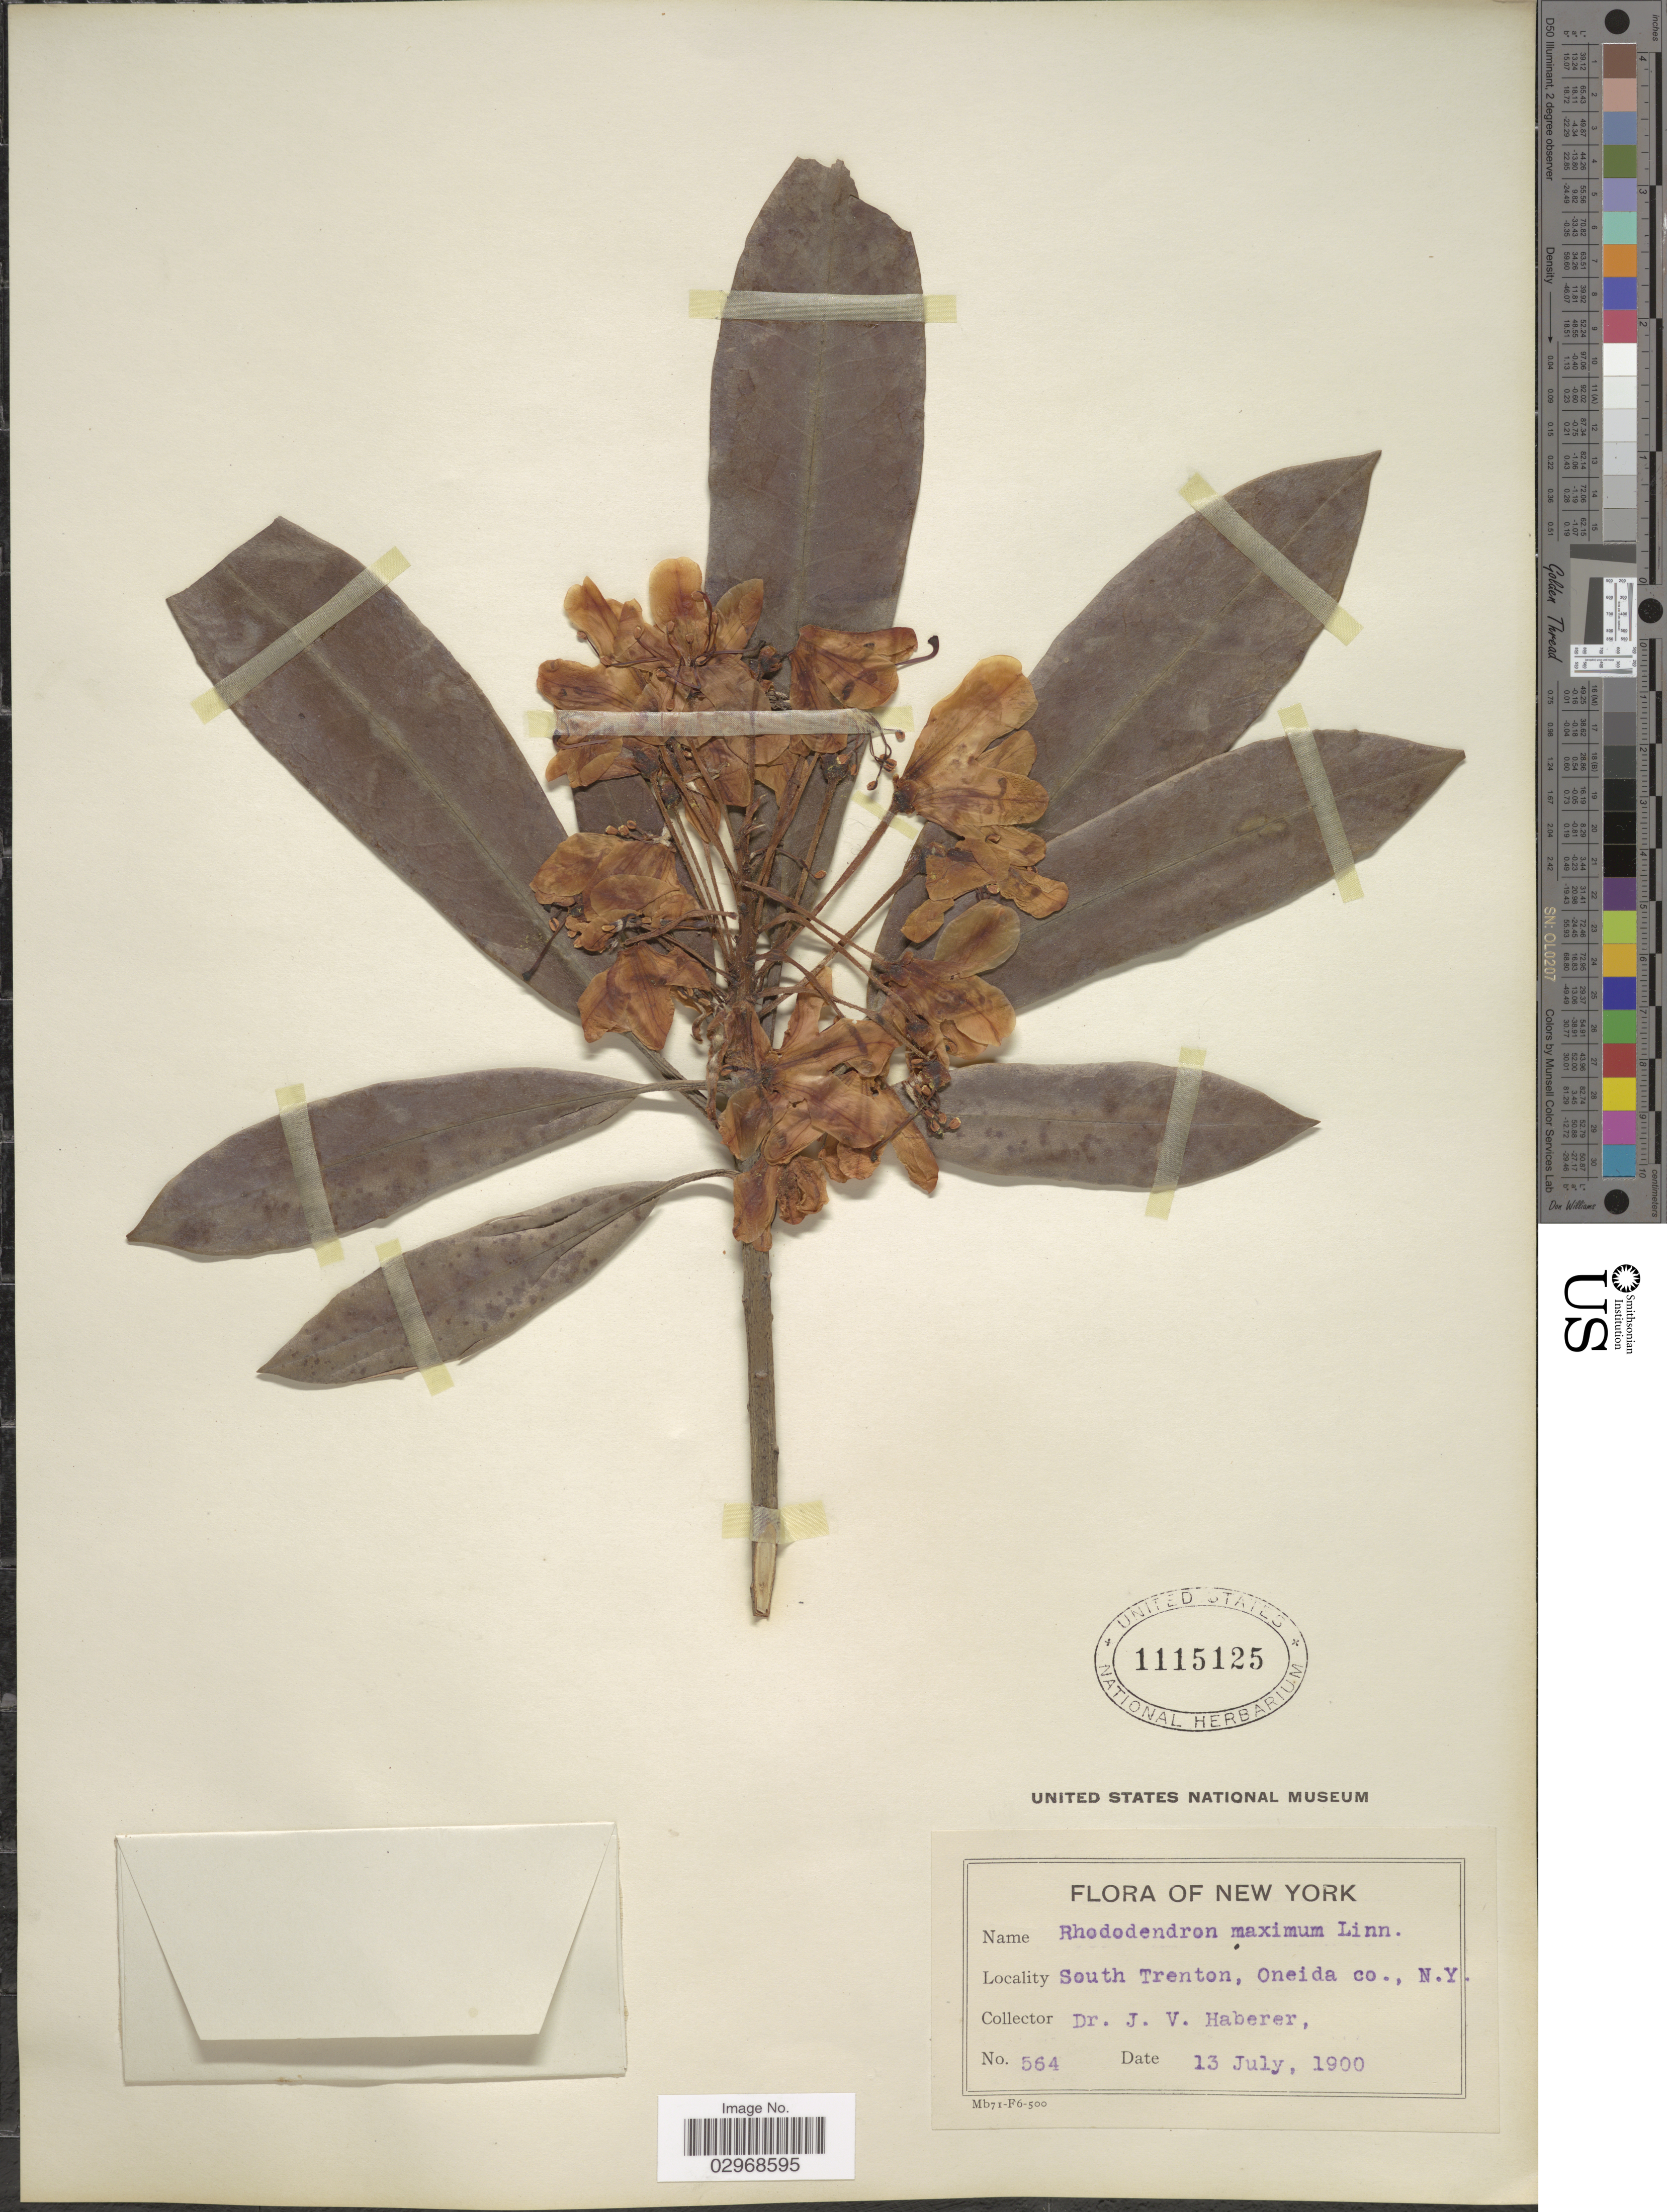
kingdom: Plantae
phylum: Tracheophyta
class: Magnoliopsida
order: Ericales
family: Ericaceae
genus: Rhododendron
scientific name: Rhododendron maximum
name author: L.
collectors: J. V. Haberer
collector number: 564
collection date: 1900-07-13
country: United States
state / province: New York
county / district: Oneida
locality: South Trenton, Oneida Co.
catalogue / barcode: US 1115125